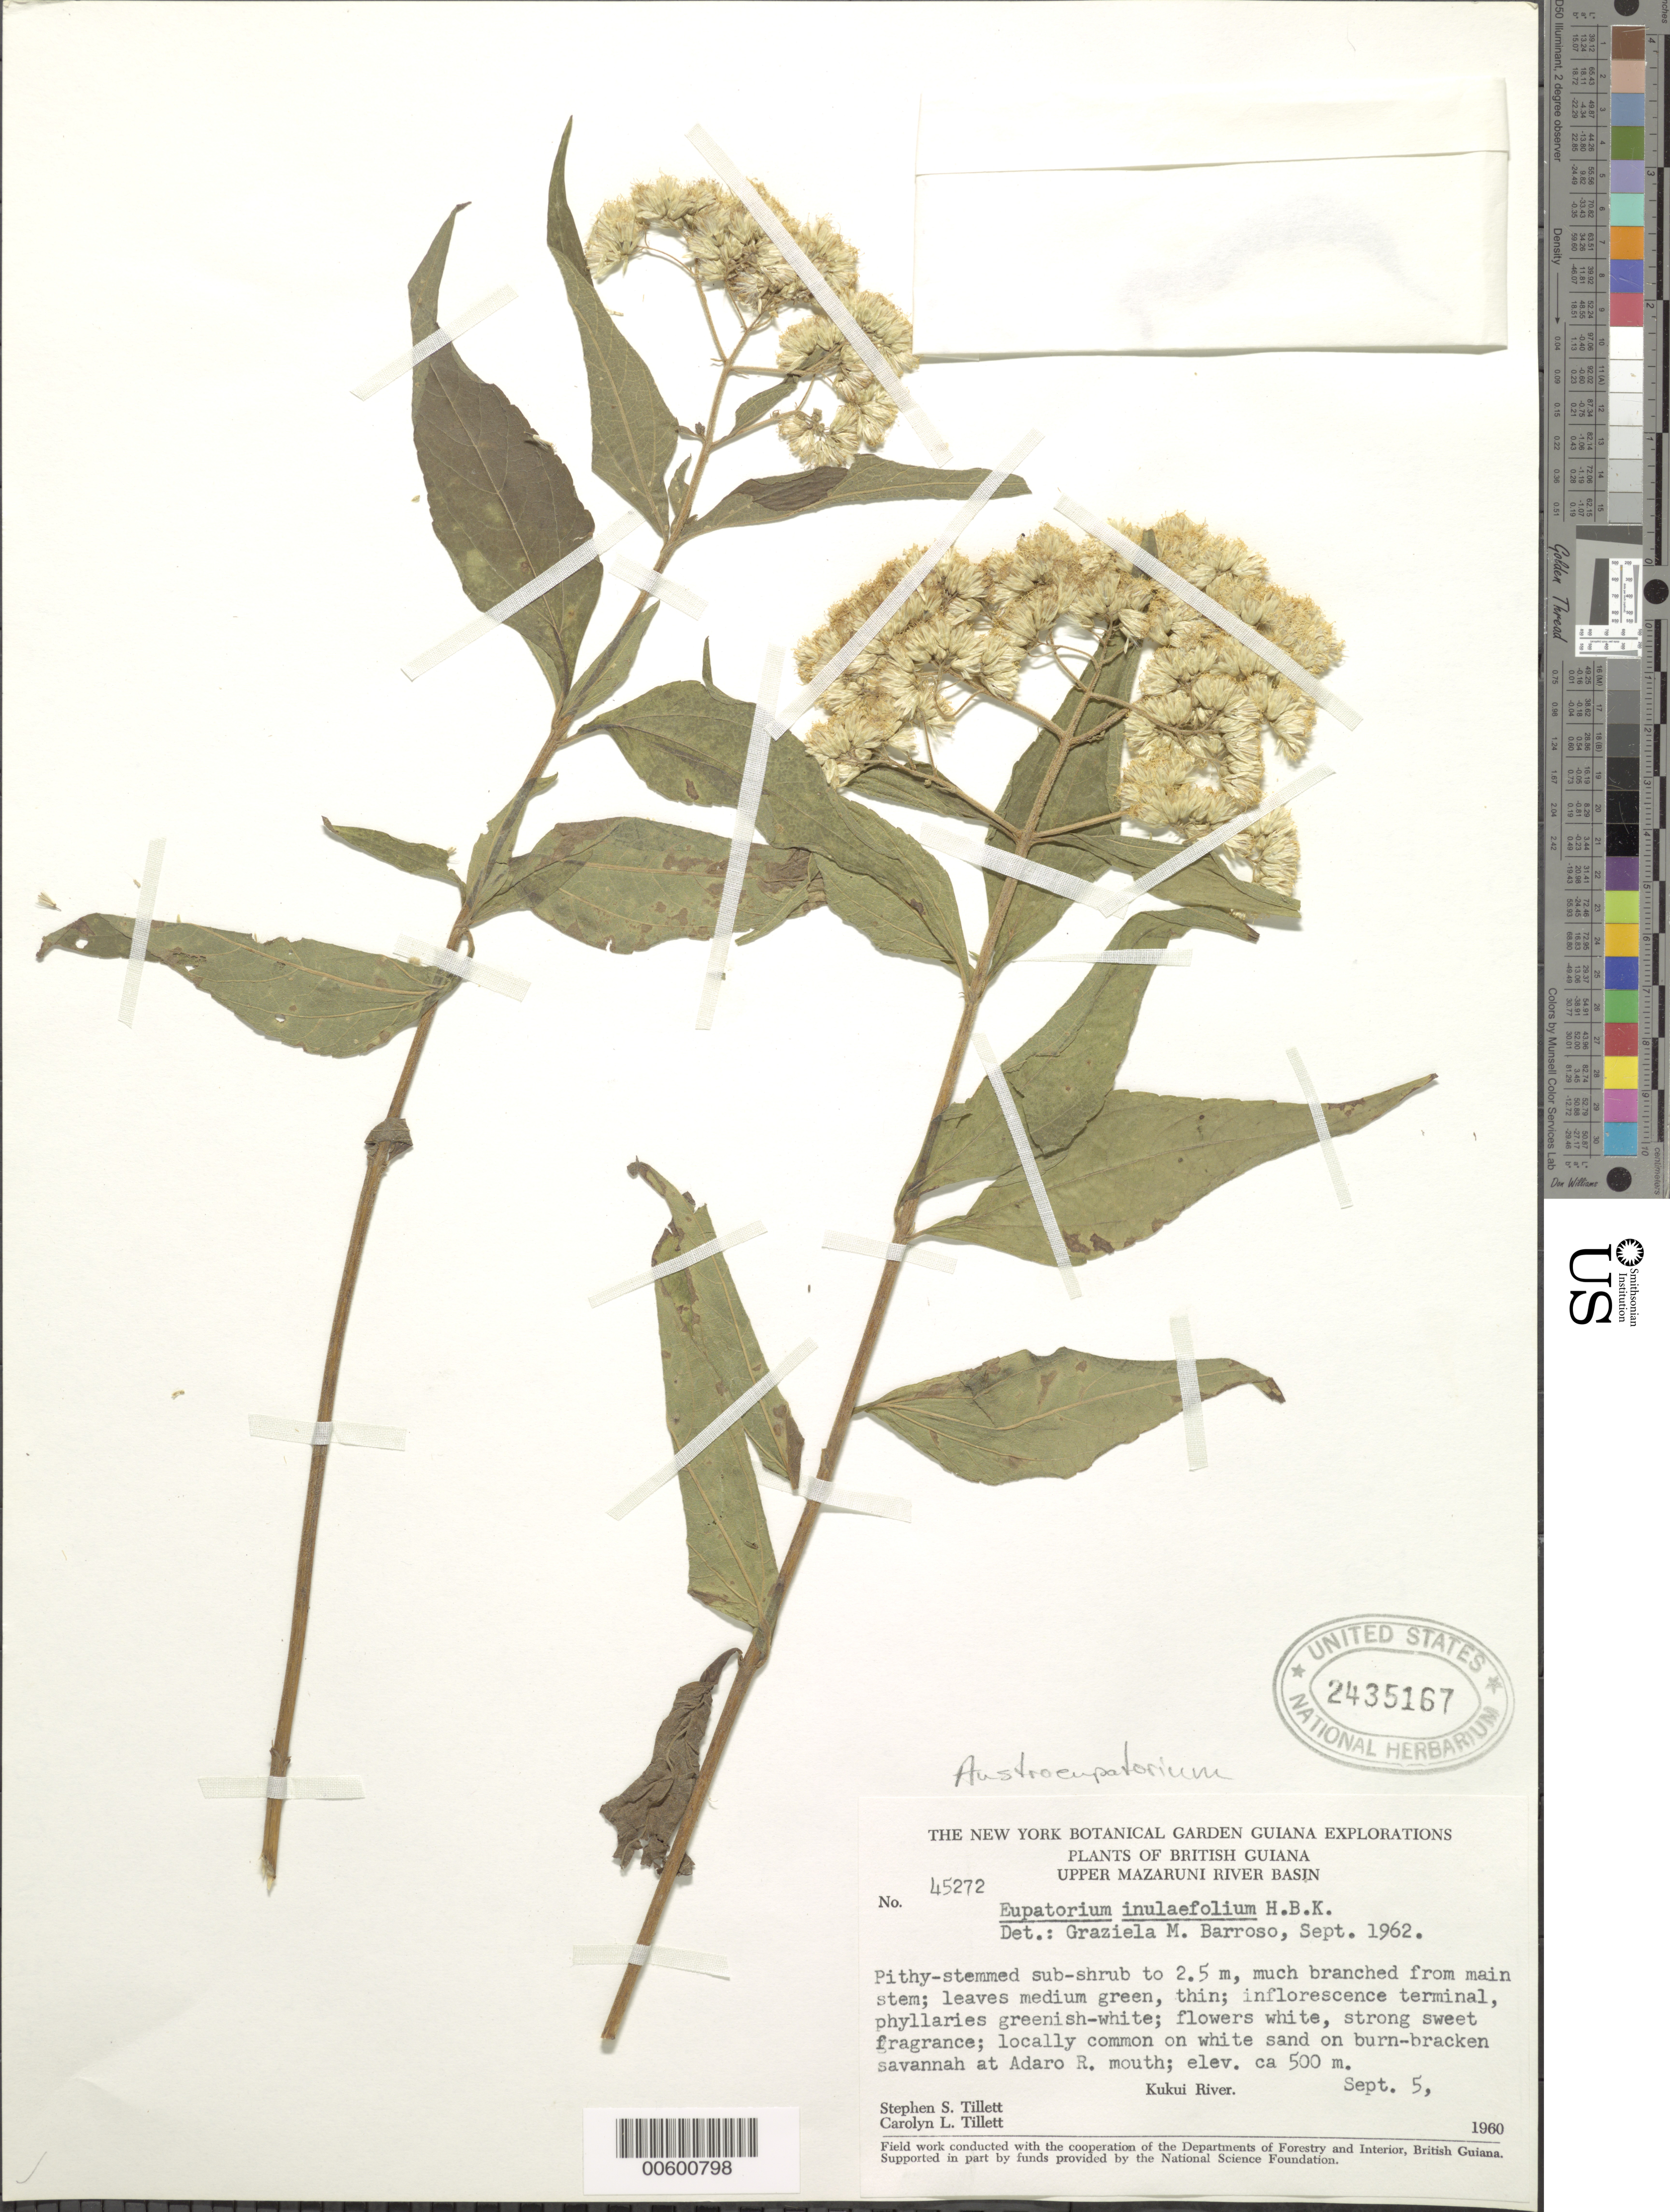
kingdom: Plantae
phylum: Tracheophyta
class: Magnoliopsida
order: Asterales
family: Asteraceae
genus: Austroeupatorium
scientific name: Austroeupatorium inulaefolium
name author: (Kunth) R.M. King & H. Rob.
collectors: S. S. Tillett, C. L. Tillett & R. Boyan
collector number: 45272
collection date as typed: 5-Sep-60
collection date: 1960-09-05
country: Guyana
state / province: Cuyuni-Mazaruni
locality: Adaro R. mouth, edge of Kukui R., upper Mazaruni R. basin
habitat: White sand and on burn-bracken savanna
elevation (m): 500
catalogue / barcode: US 2435167